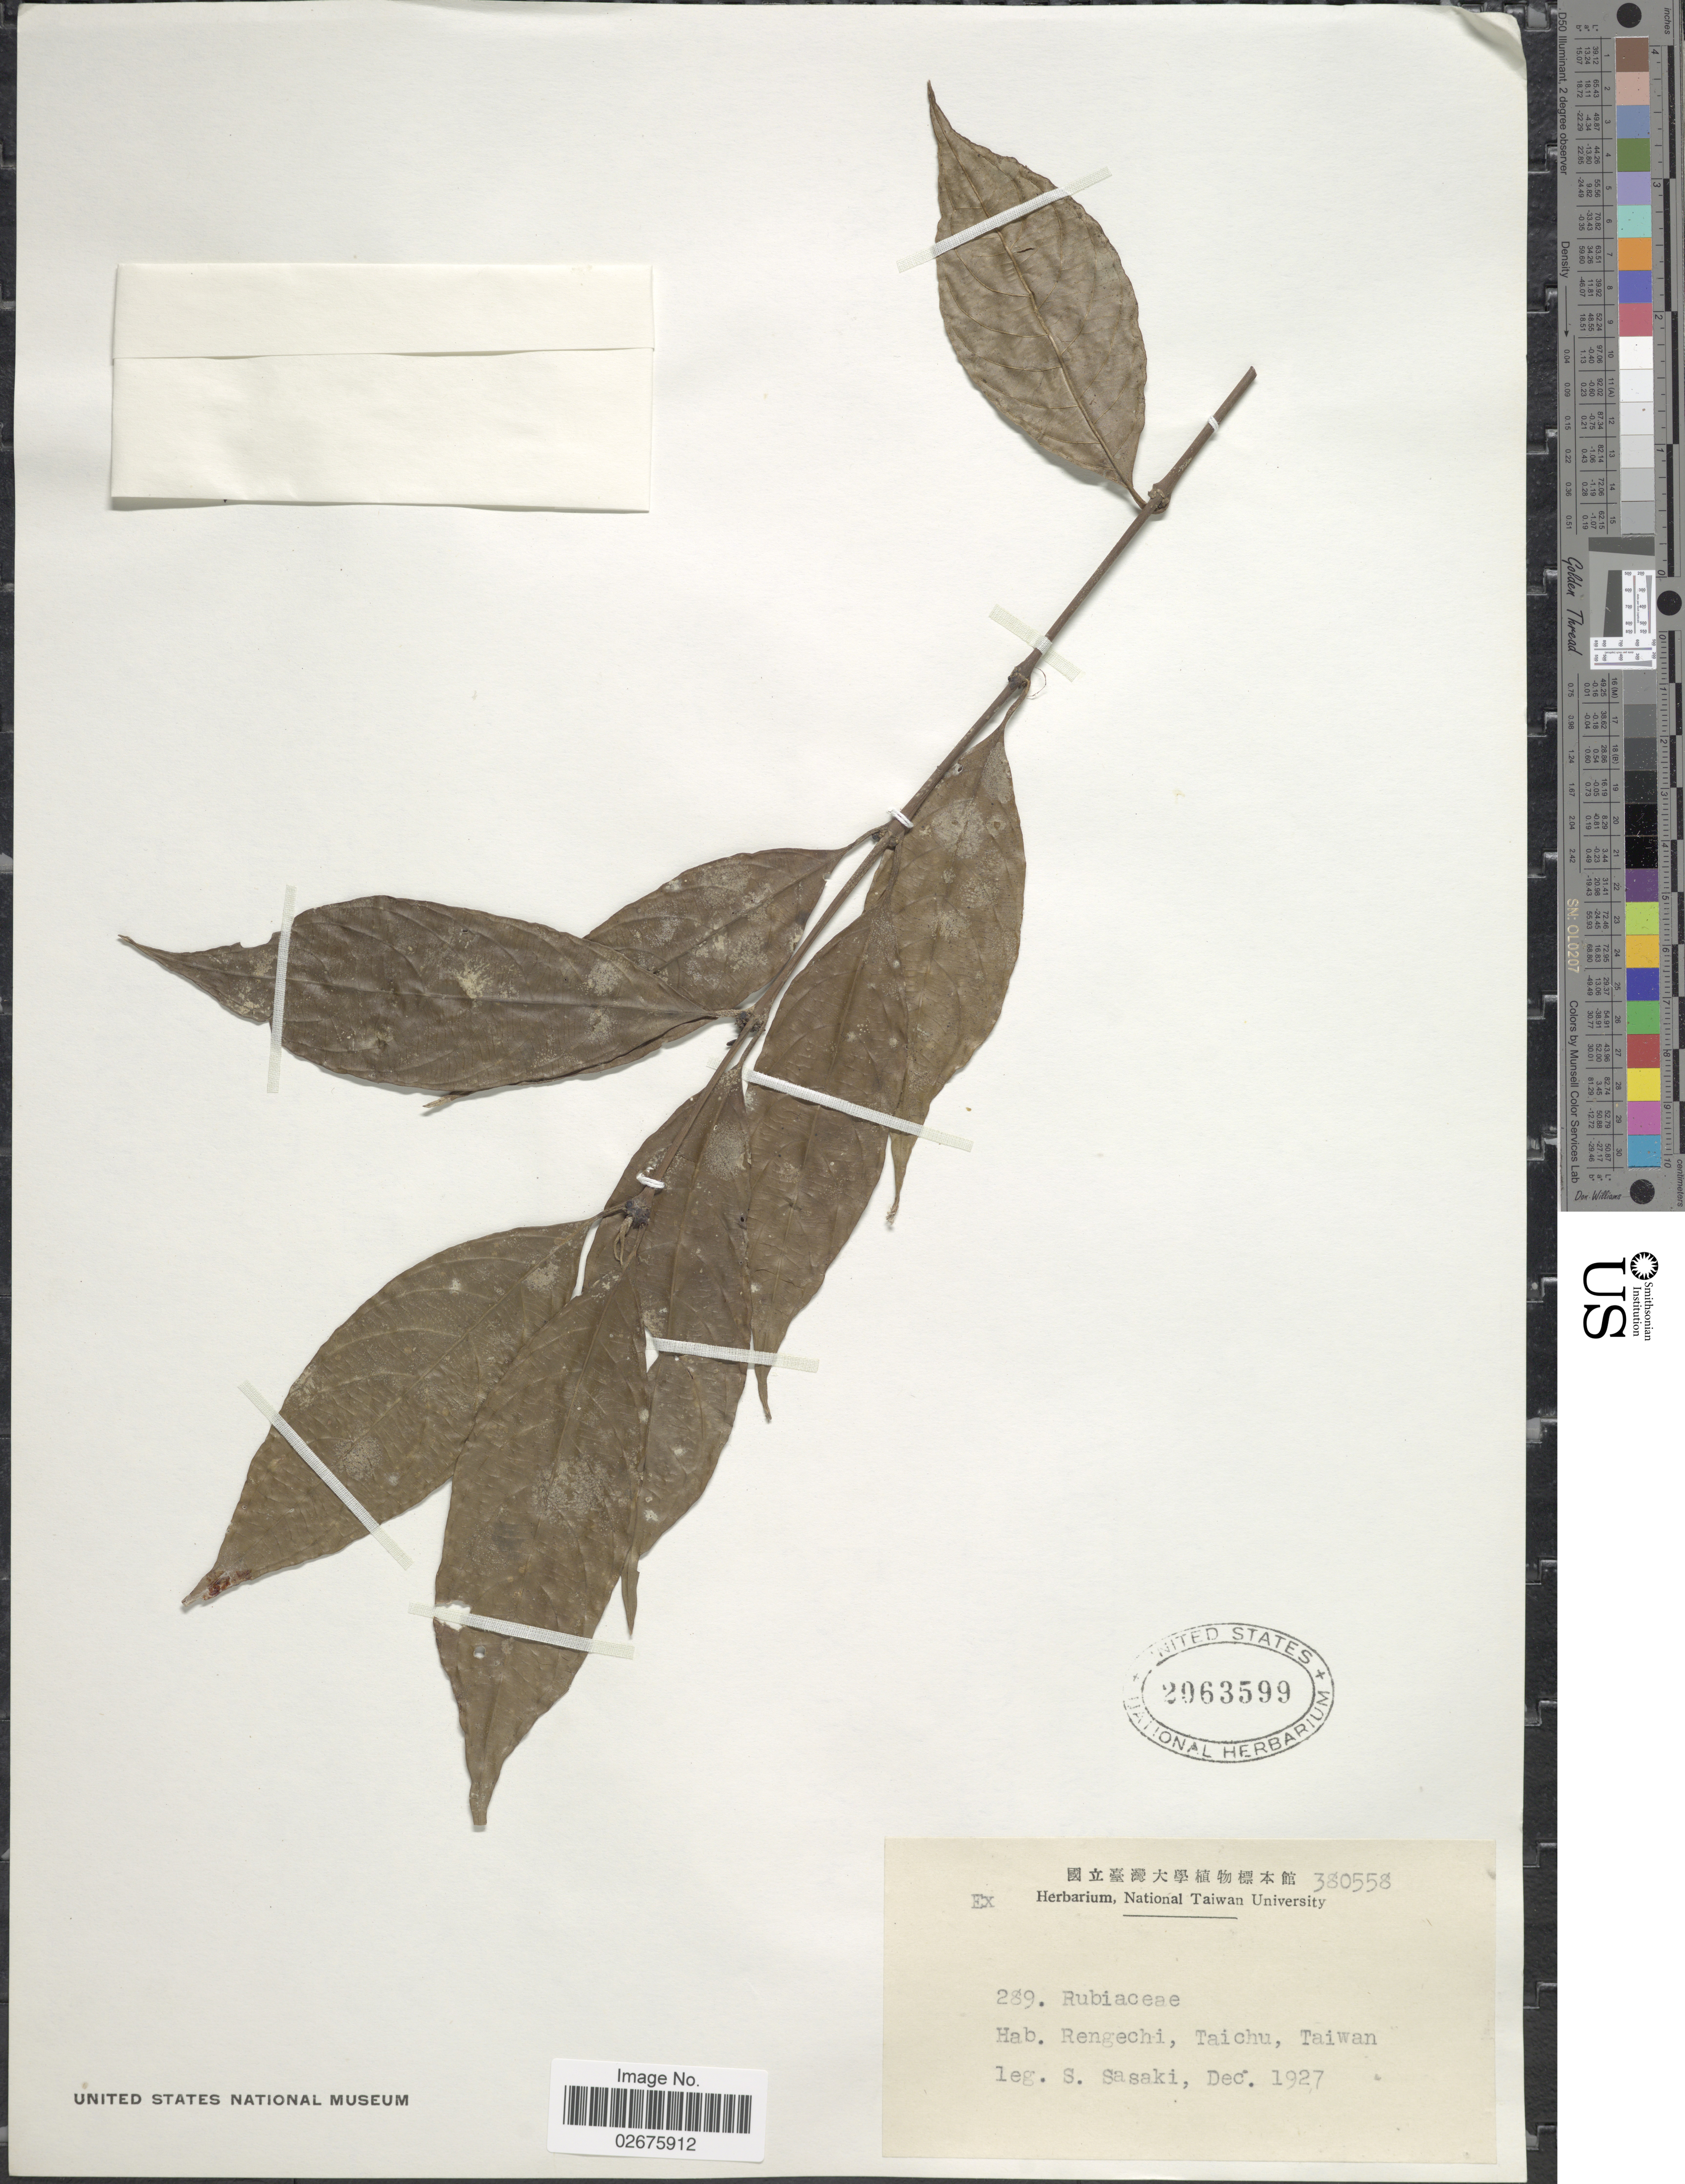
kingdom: Plantae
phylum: Tracheophyta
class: Magnoliopsida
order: Gentianales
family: Rubiaceae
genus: Lasianthus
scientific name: Lasianthus sp.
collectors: S. Sasaki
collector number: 289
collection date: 1927-12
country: Taiwan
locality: Rengechi, Taichu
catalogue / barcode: US 2063599